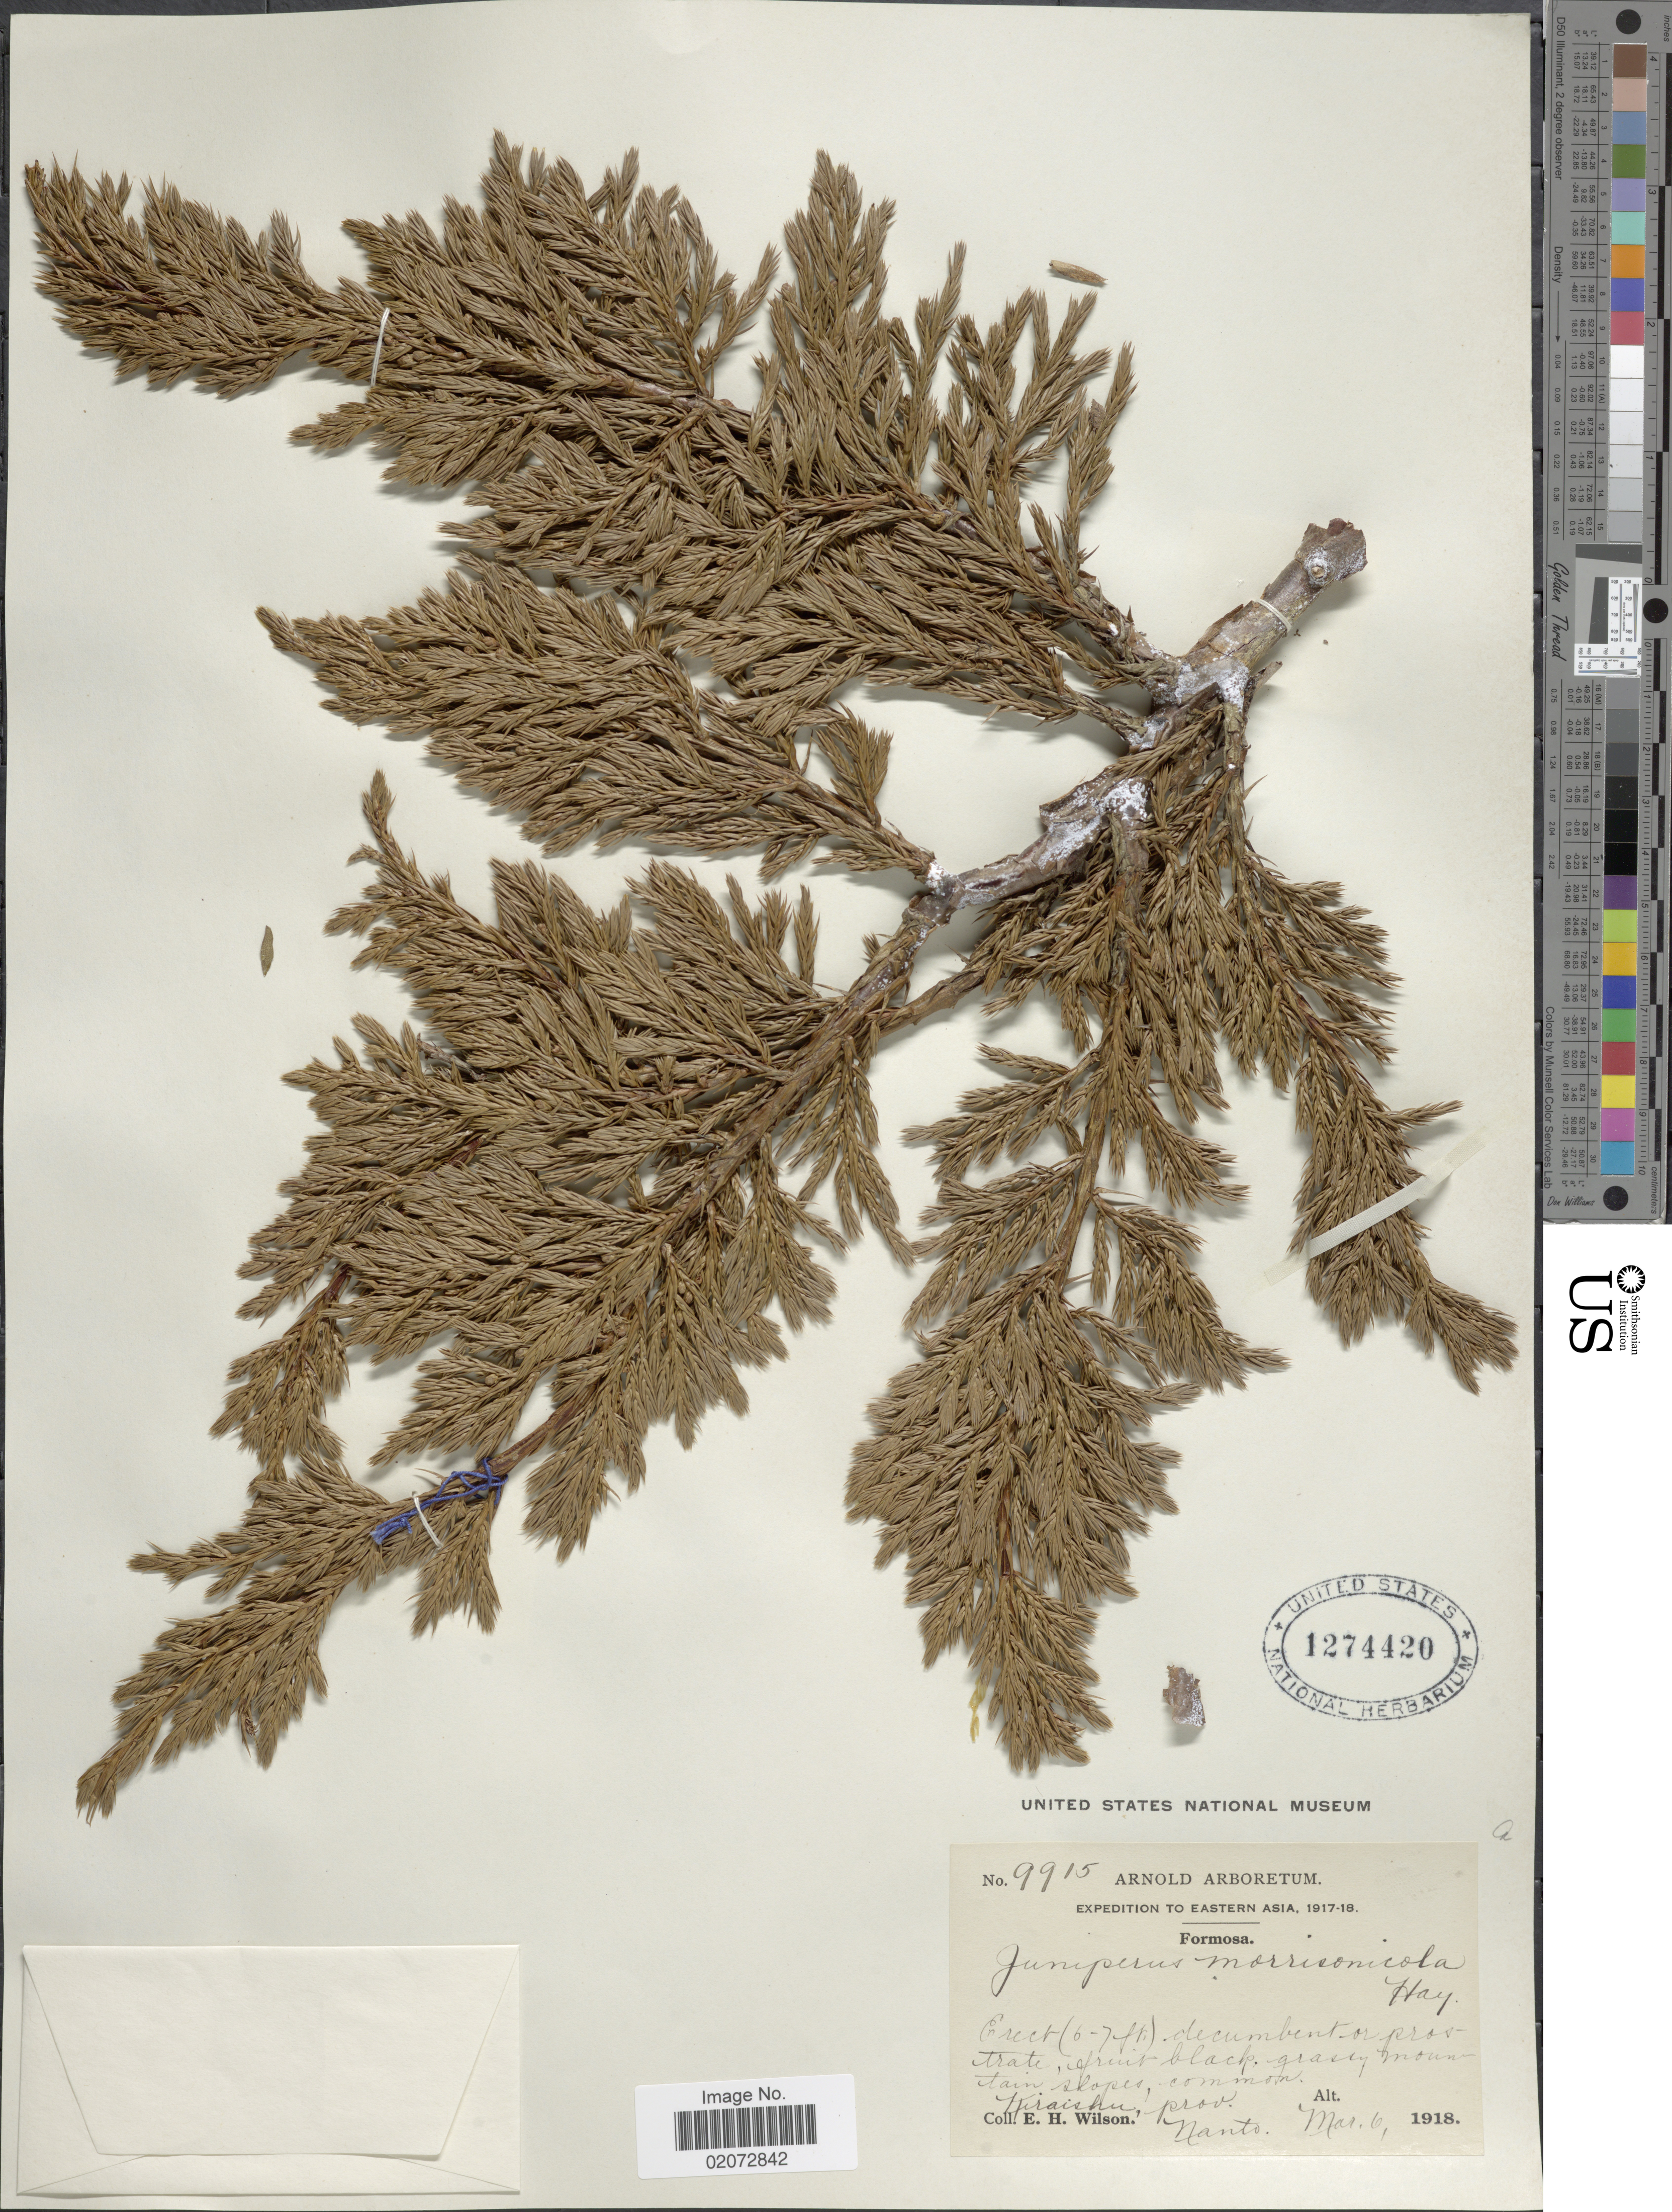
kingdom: Plantae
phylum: Tracheophyta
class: Pinopsida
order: Pinales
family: Cupressaceae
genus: Juniperus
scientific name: Juniperus morrisonicola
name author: Hayata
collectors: E. Wilson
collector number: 9915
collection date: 1918-03-06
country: Taiwan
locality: Eastern Asia, Formosa, mountain slopes, Kiraishu, Prov. Nanto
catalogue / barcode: US 1274420